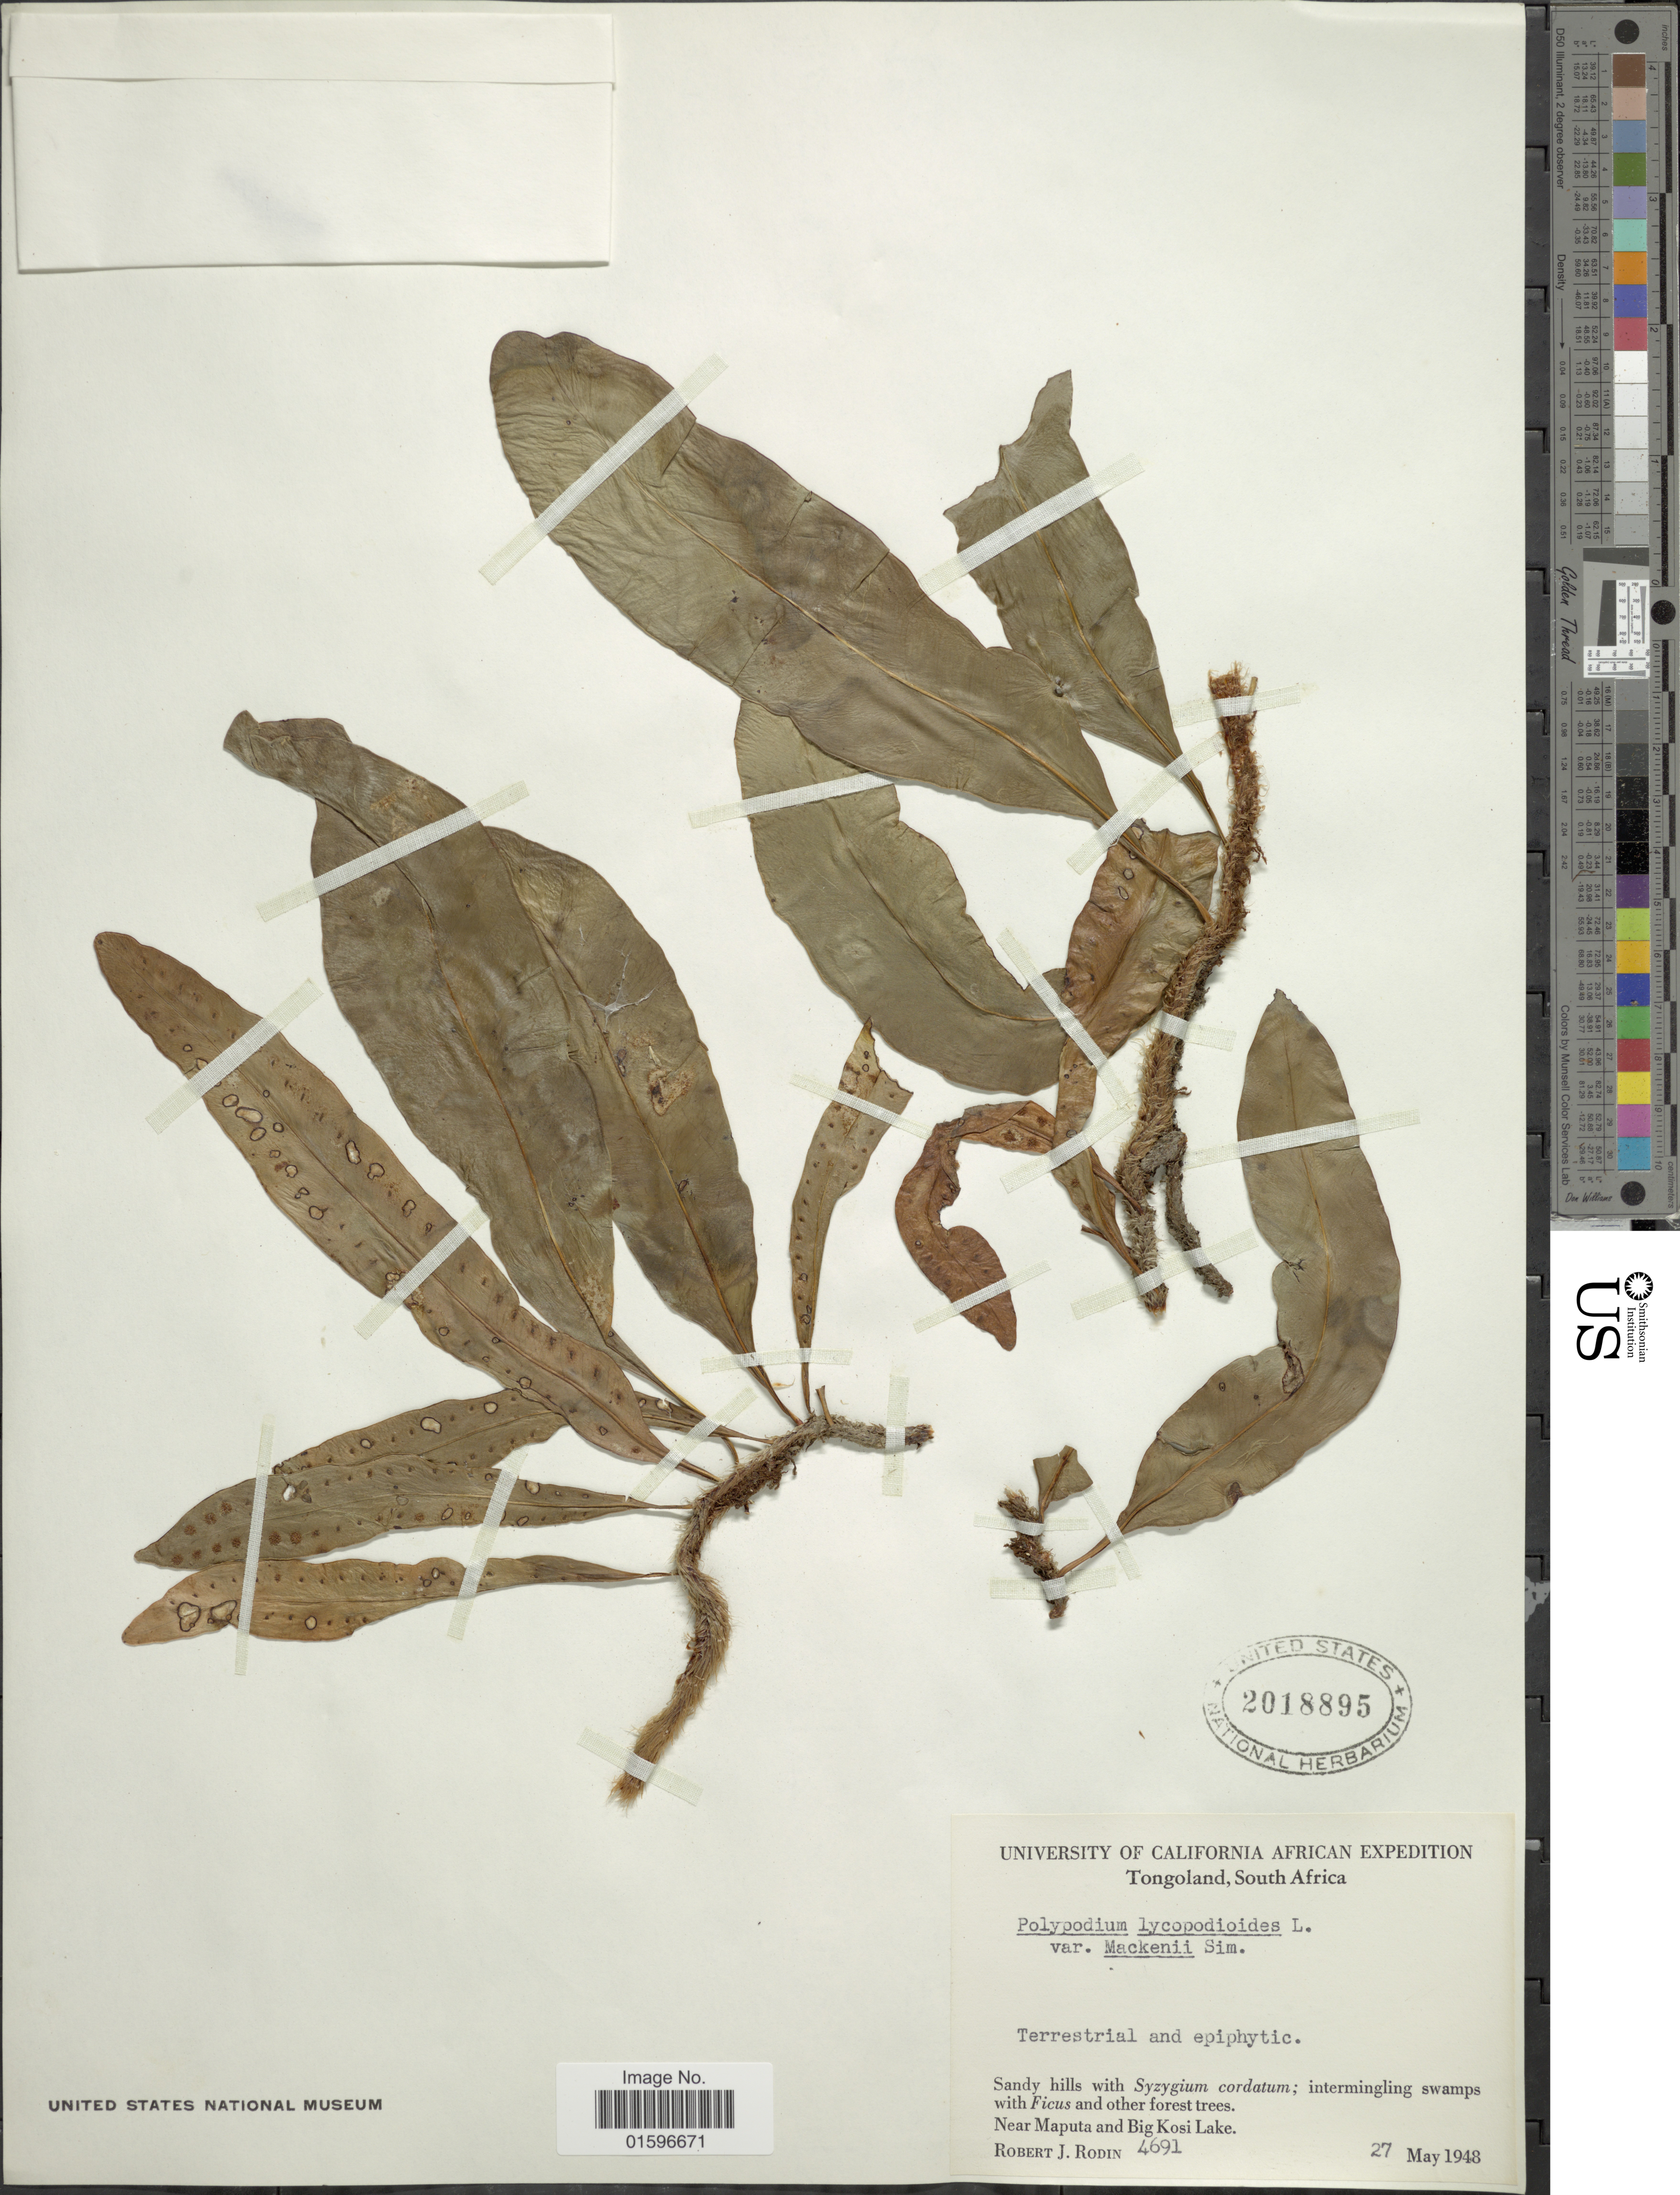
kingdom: Plantae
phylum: Tracheophyta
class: Polypodiopsida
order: Polypodiales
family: Polypodiaceae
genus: Polypodium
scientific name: Polypodium lycopodioides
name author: L.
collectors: R. J. Rodin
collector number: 4691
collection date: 1948-05-27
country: South Africa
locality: Tongoland, South Africa, near Maputa and Big Kosi Lake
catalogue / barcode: US 2018895